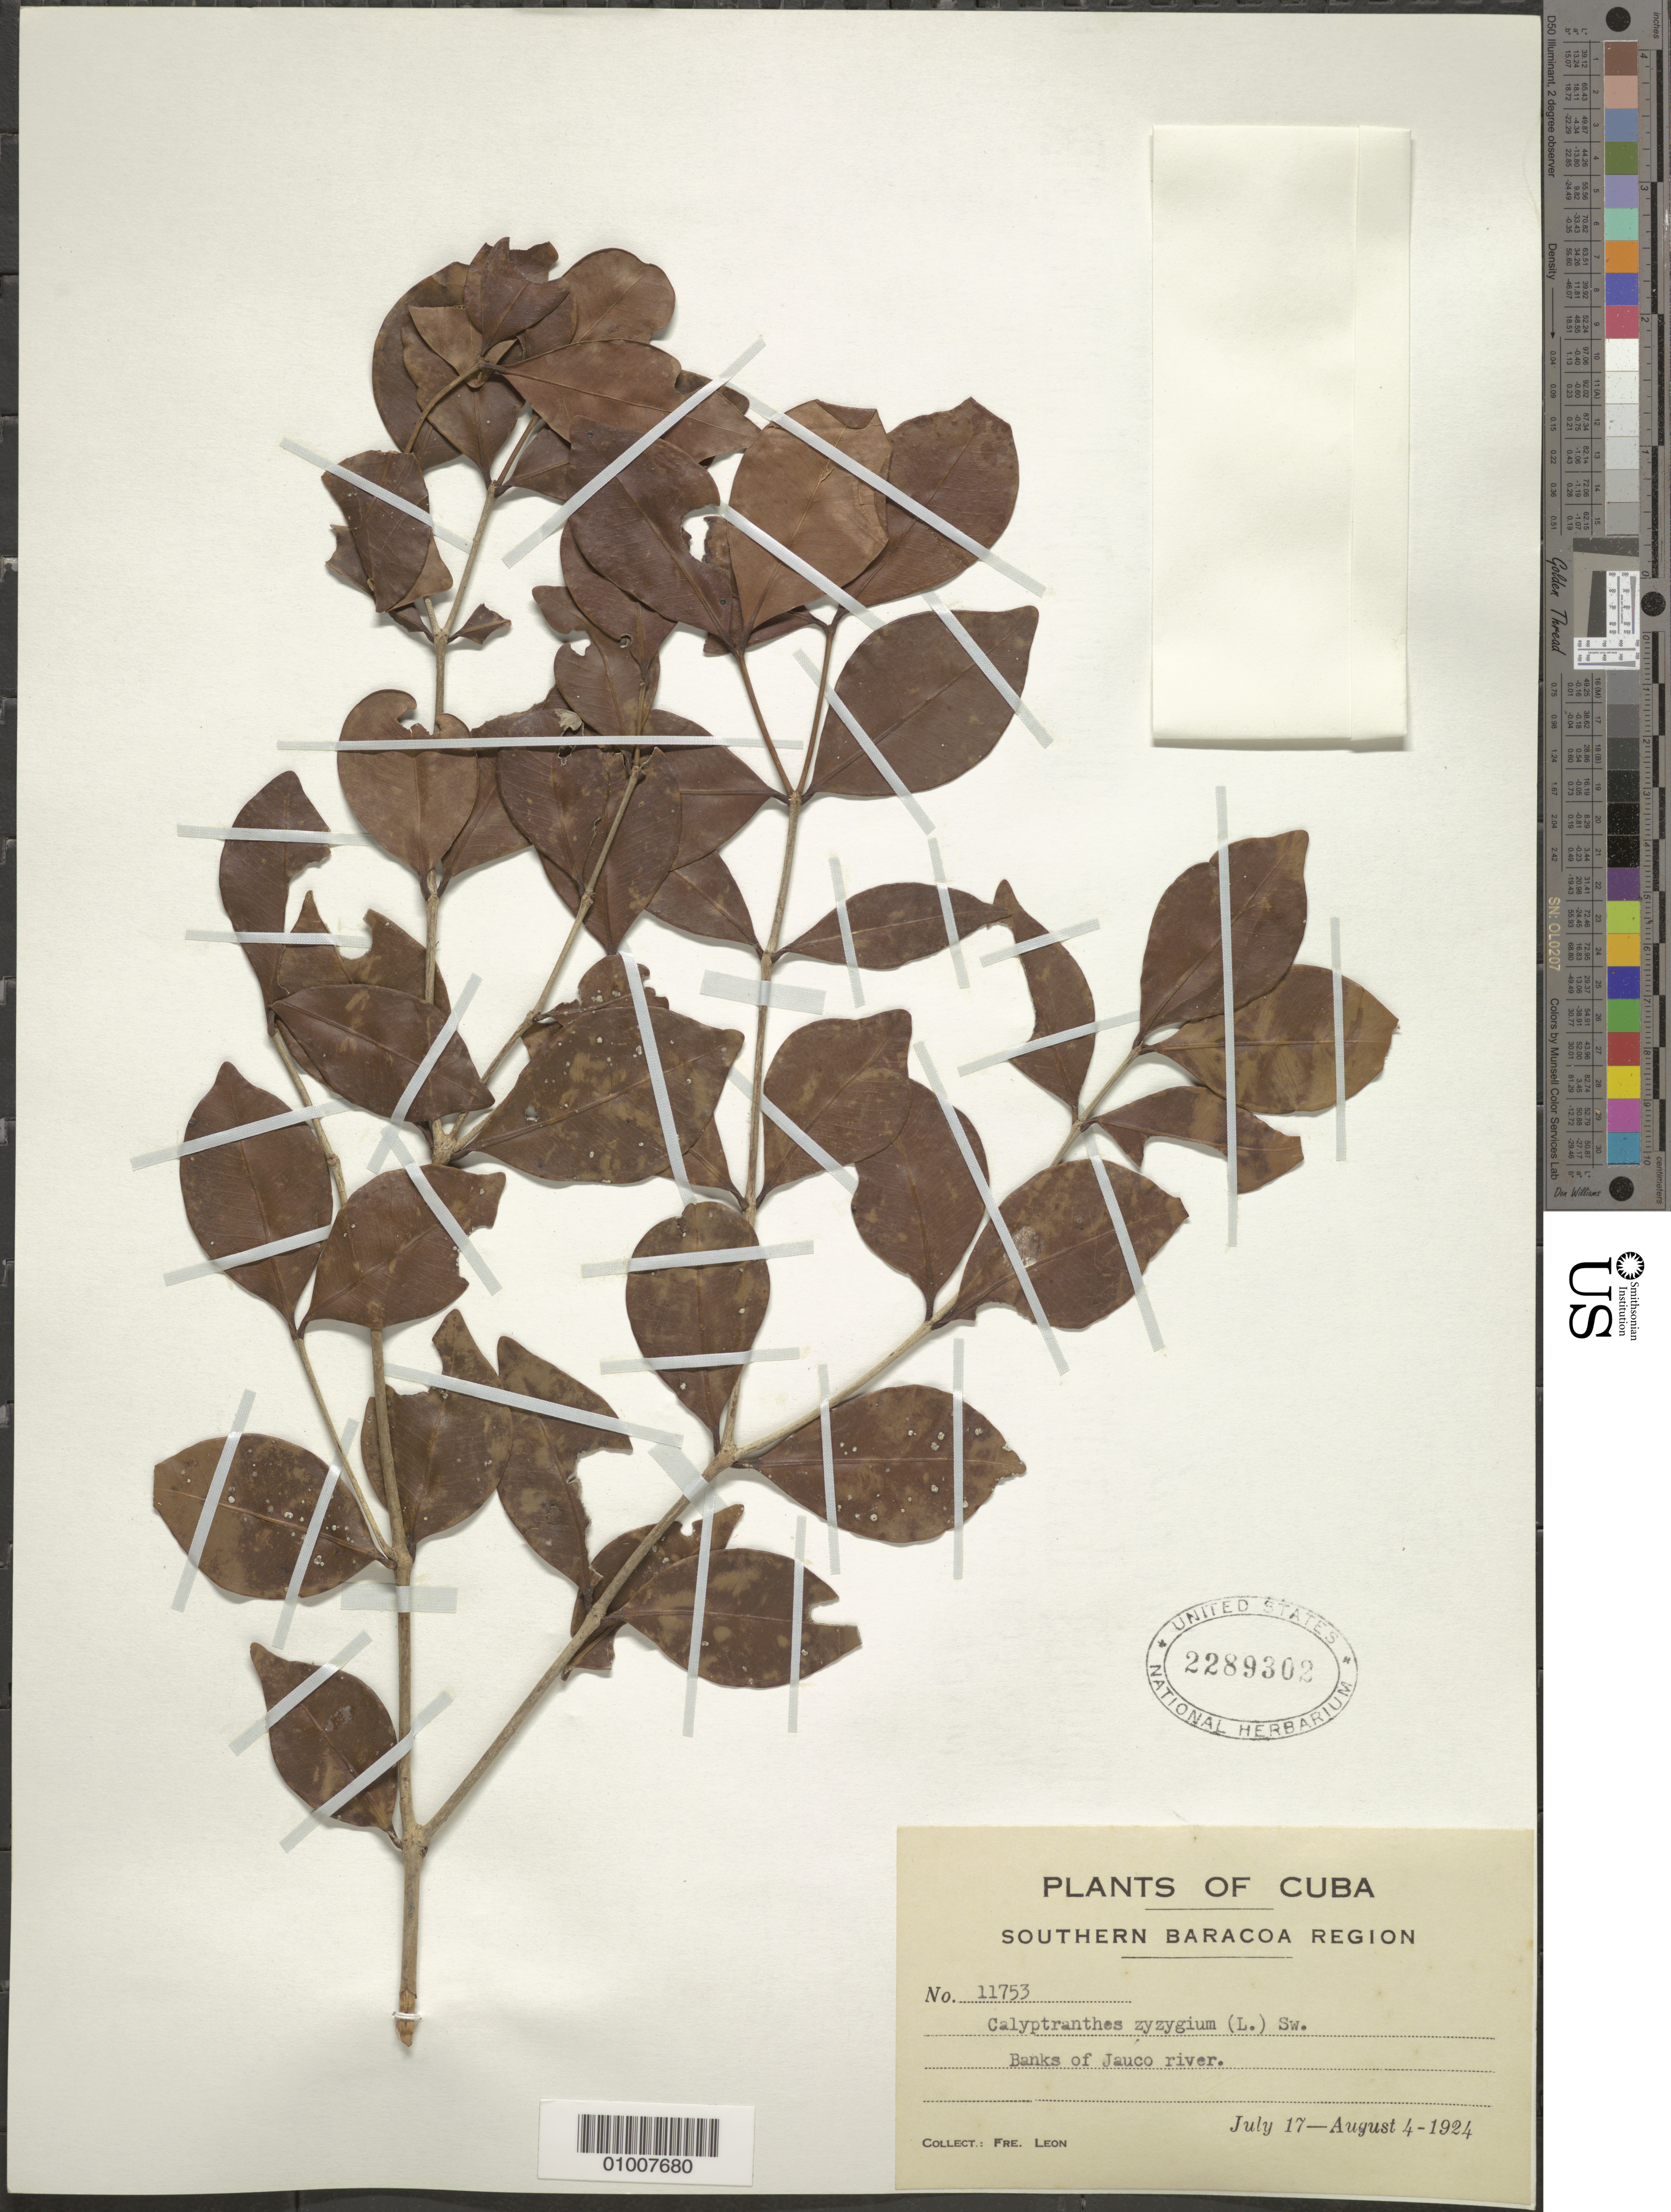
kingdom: Plantae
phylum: Tracheophyta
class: Magnoliopsida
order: Myrtales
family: Myrtaceae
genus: Myrcia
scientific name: Myrcia zuzygium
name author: (L.) A.R. Lourenço & E. Lucas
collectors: Bro. León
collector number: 11753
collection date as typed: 17 Jul 1924 to 04 Aug 1924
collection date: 1924-07-17/1924-08-04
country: Cuba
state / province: Guantanamo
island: Cuba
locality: Southern Baracoa region Banks of Jauco River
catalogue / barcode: US 2289302